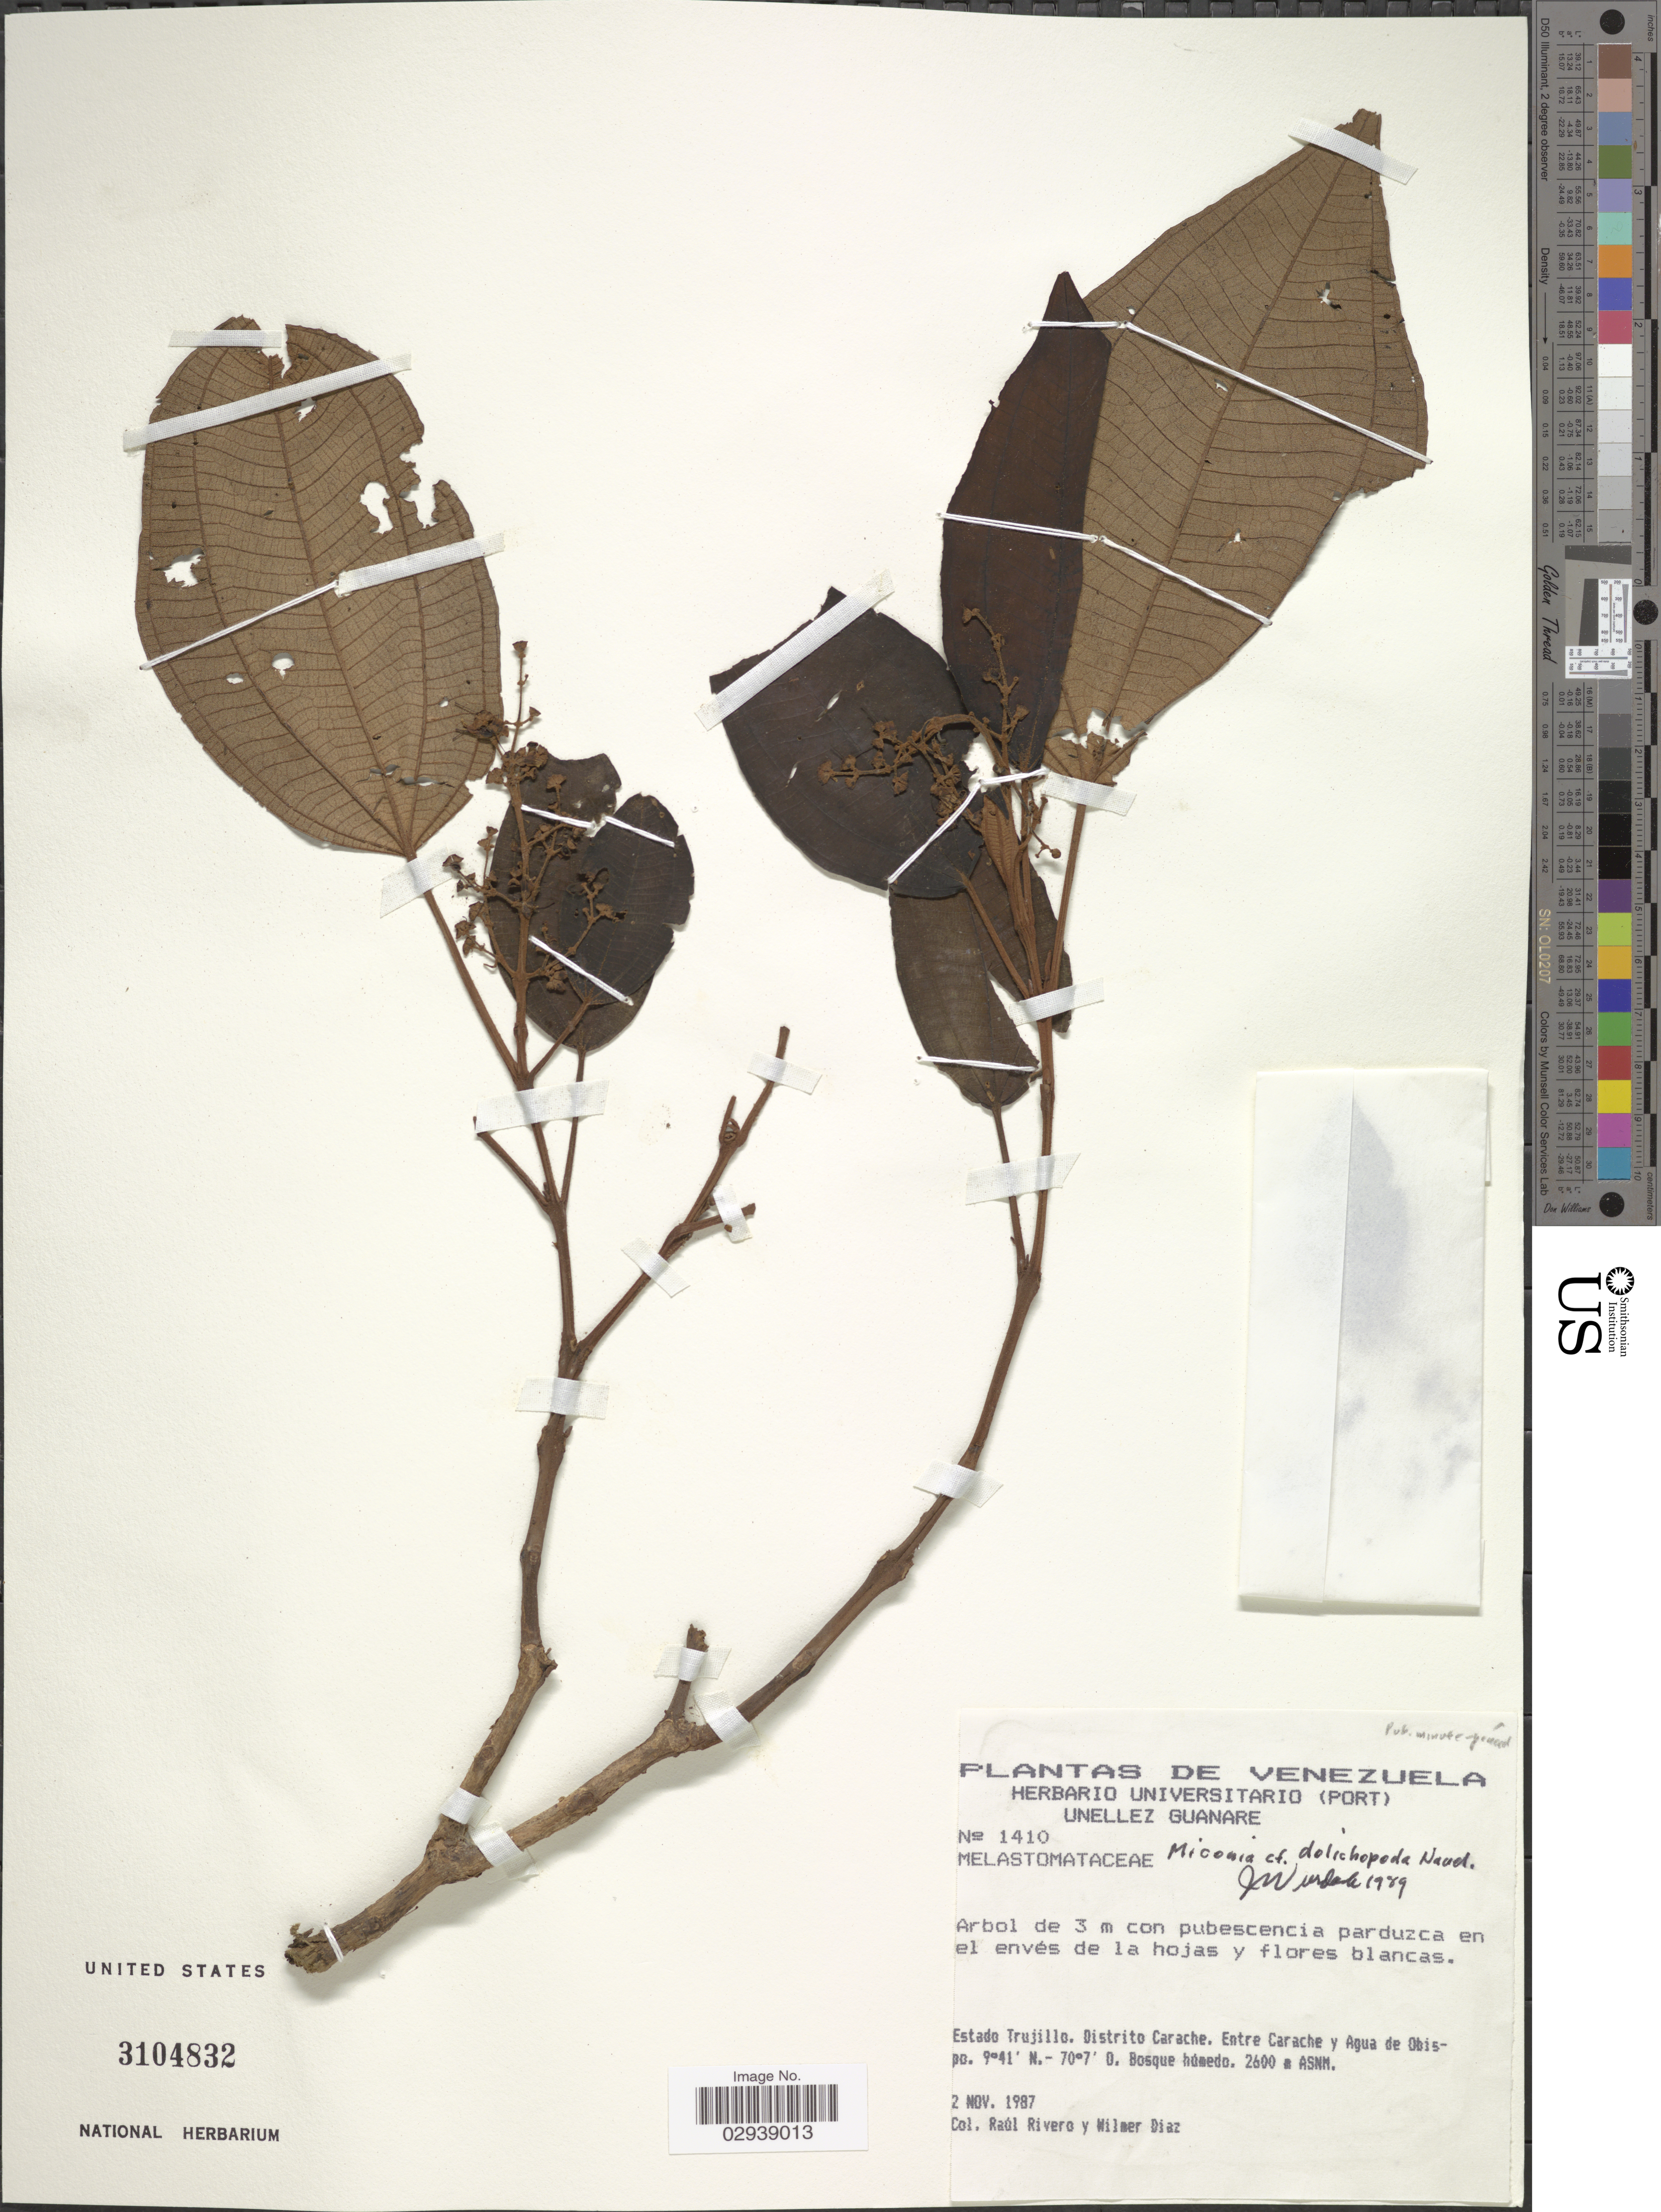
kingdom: Plantae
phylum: Tracheophyta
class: Magnoliopsida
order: Myrtales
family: Melastomataceae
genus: Miconia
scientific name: Miconia dolichopoda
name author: Naudin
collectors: R. Rivero & W. Díaz P.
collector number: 1410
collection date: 1987-11-02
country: Venezuela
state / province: Trujillo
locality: Distrito Carache. Entre Carache y Agua de Obispo.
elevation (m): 2600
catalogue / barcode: US 3104832